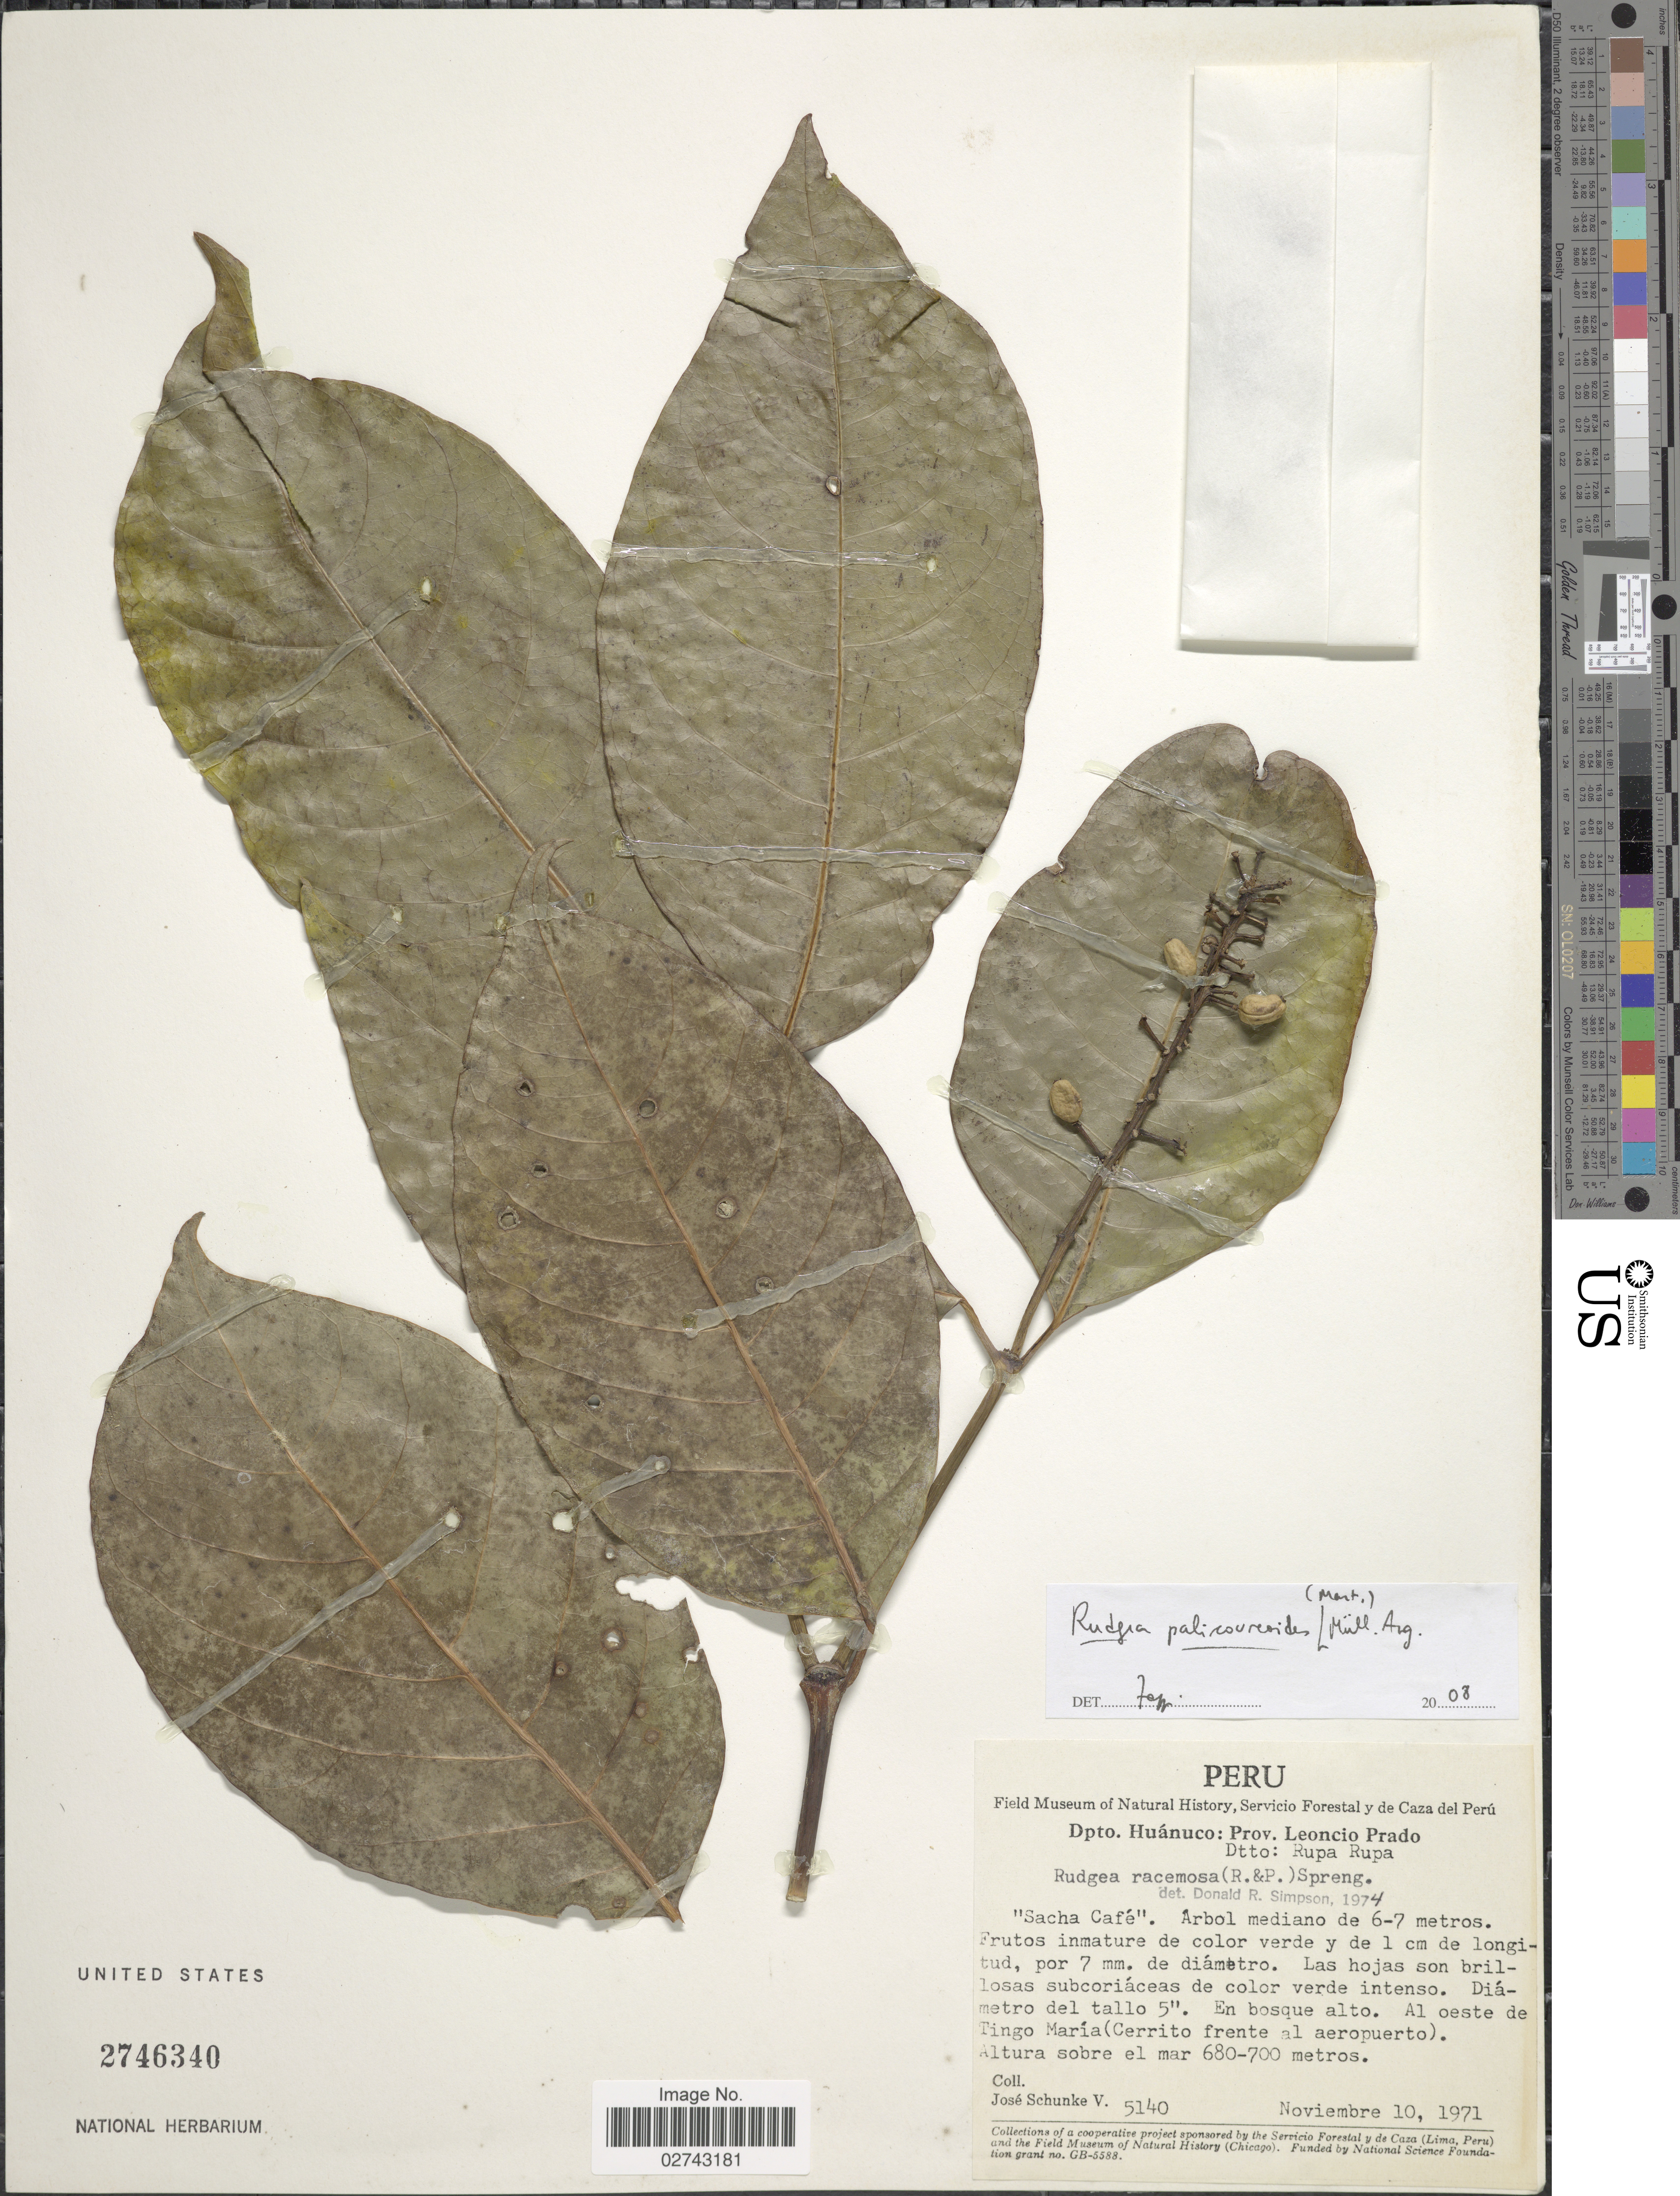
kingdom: Plantae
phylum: Tracheophyta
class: Magnoliopsida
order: Gentianales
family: Rubiaceae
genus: Rudgea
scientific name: Rudgea palicoureoides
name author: (Mart.) Müll. Arg.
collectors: J. Schunke Vigo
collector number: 5140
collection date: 1971-11-10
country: Peru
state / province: Huánuco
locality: Prov.: Leoncio Prado. Dtto. Rupa Rupa. Al oeste de Tingo Maria (Cerrito frente al aeropuerto)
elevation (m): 680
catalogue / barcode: US 2746340